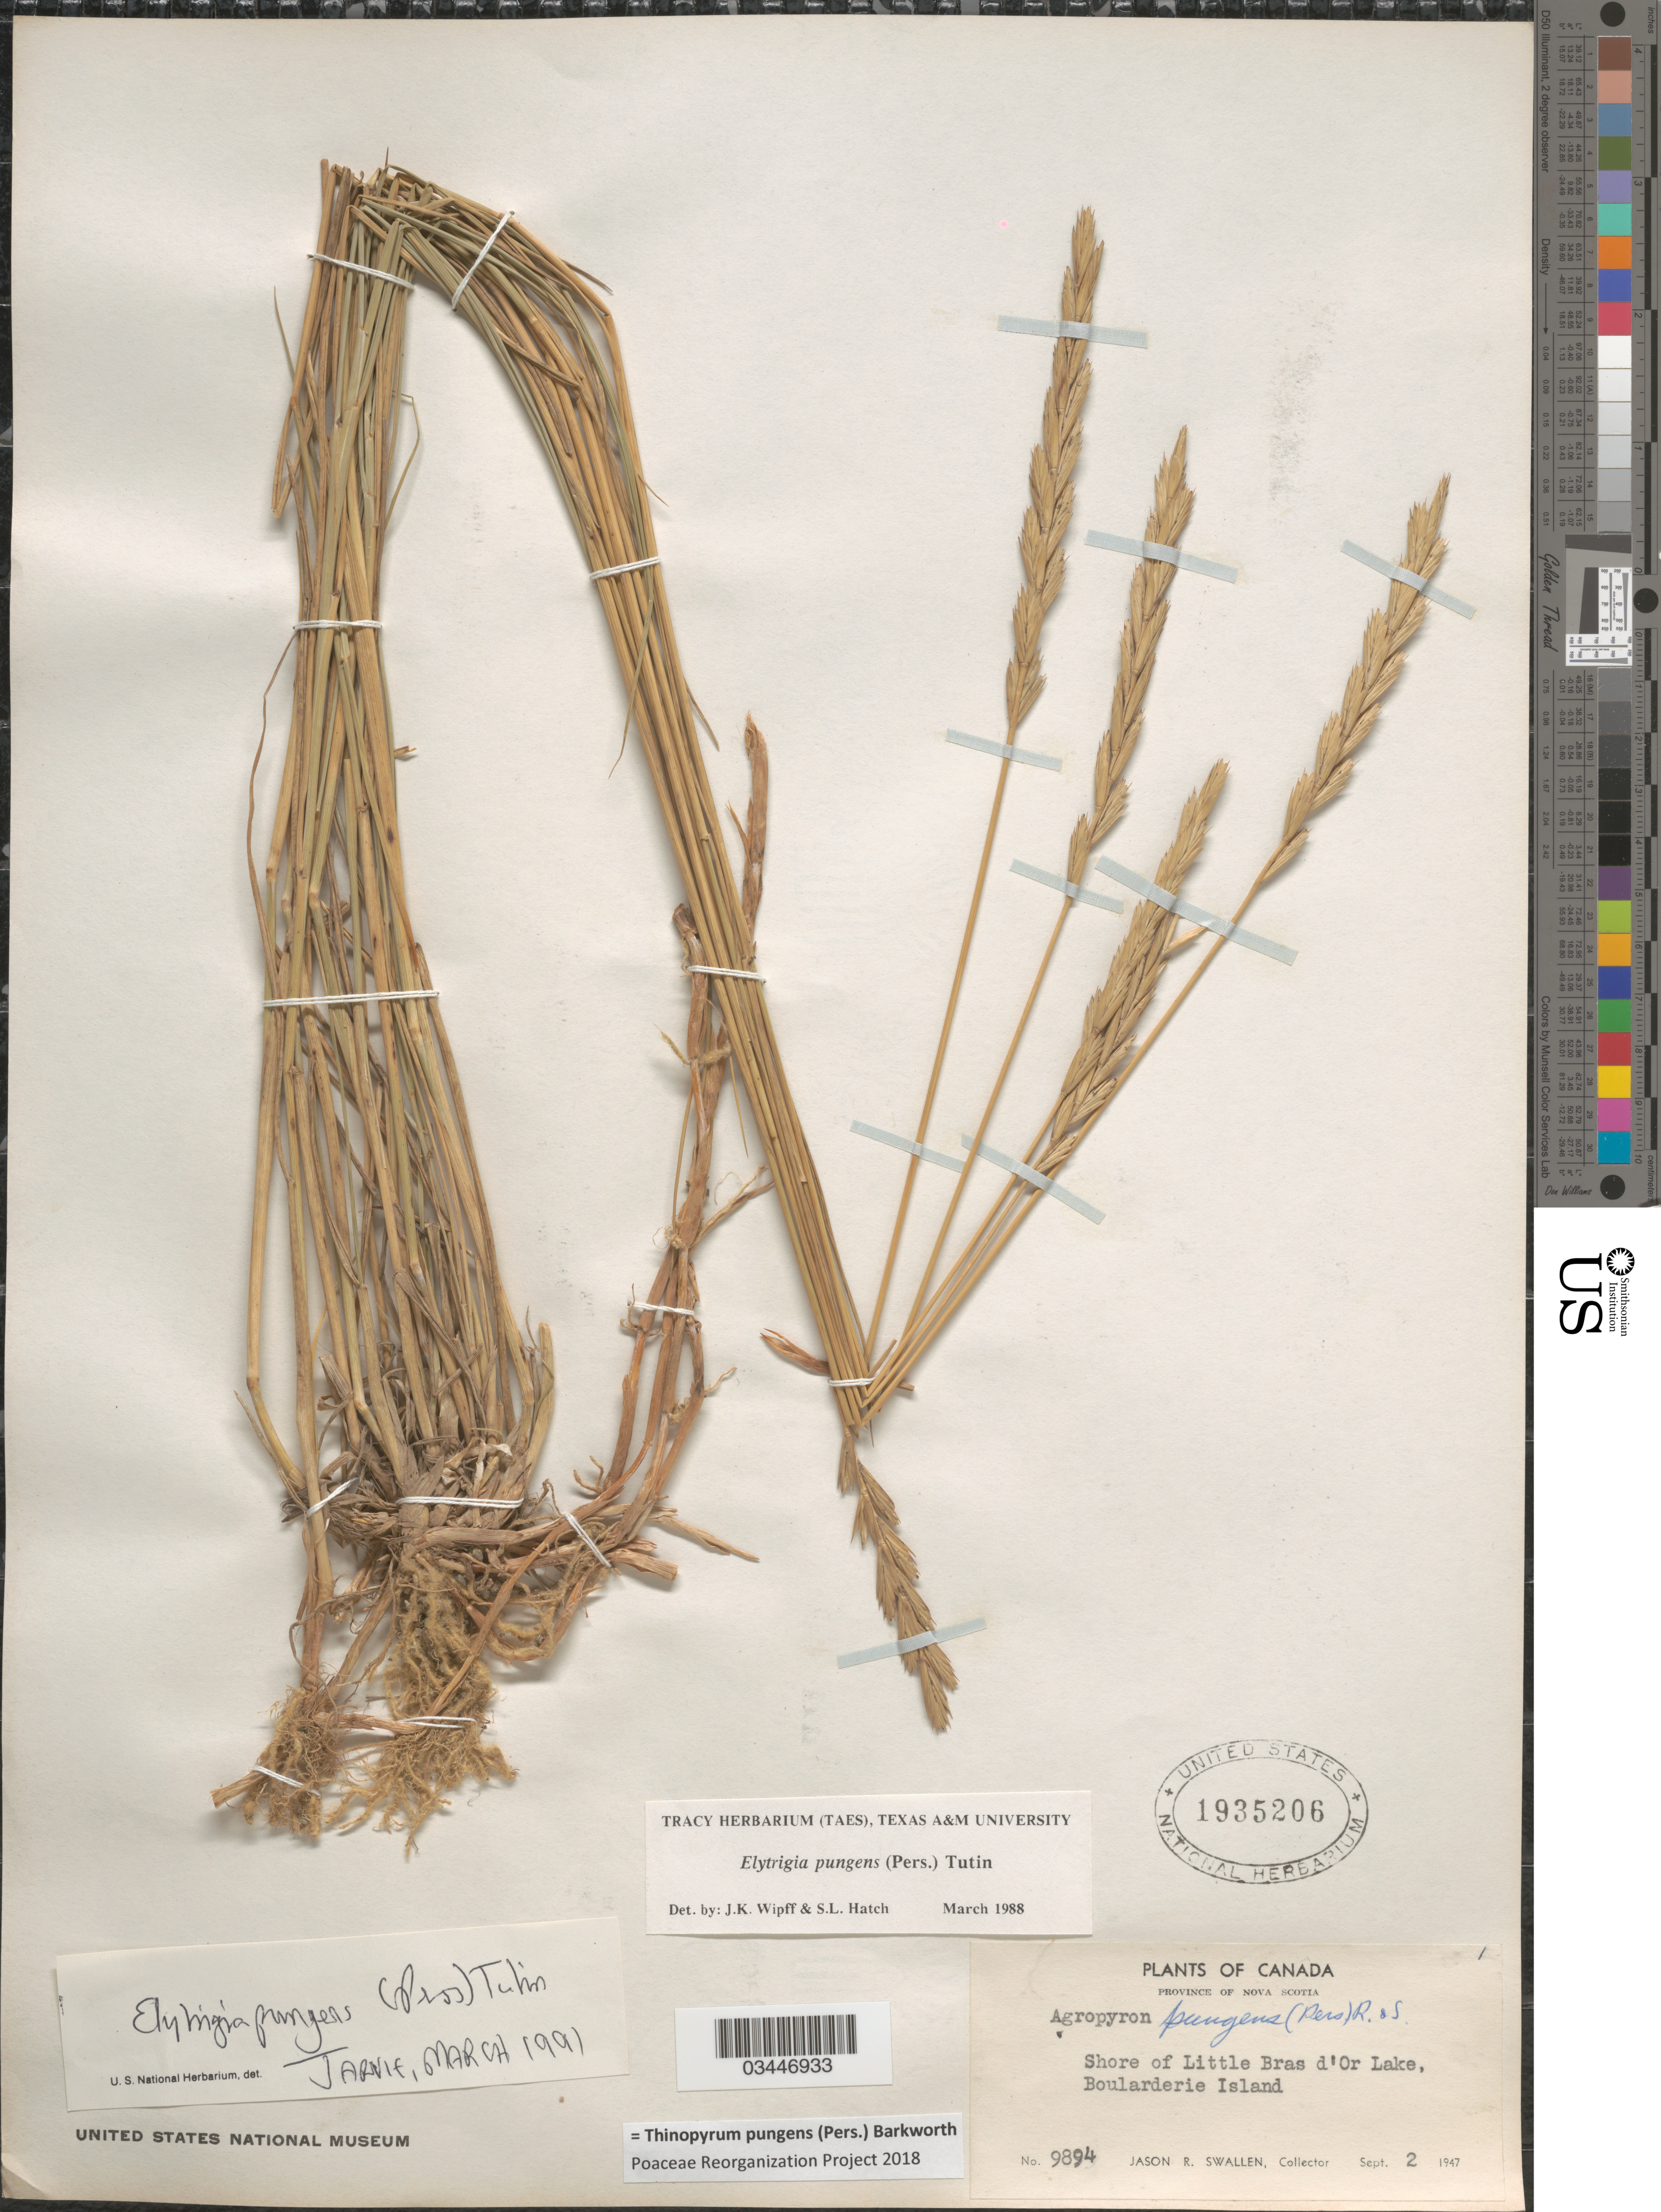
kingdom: Plantae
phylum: Tracheophyta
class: Liliopsida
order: Poales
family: Poaceae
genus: Thinopyrum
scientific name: Thinopyrum pungens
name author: (Pers.) Barkworth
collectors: J. R. Swallen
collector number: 9894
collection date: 1947-09-02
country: Canada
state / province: Nova Scotia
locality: Shore of Little Bras d' Or Lake, Boularderie Island.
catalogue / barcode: US 1935206